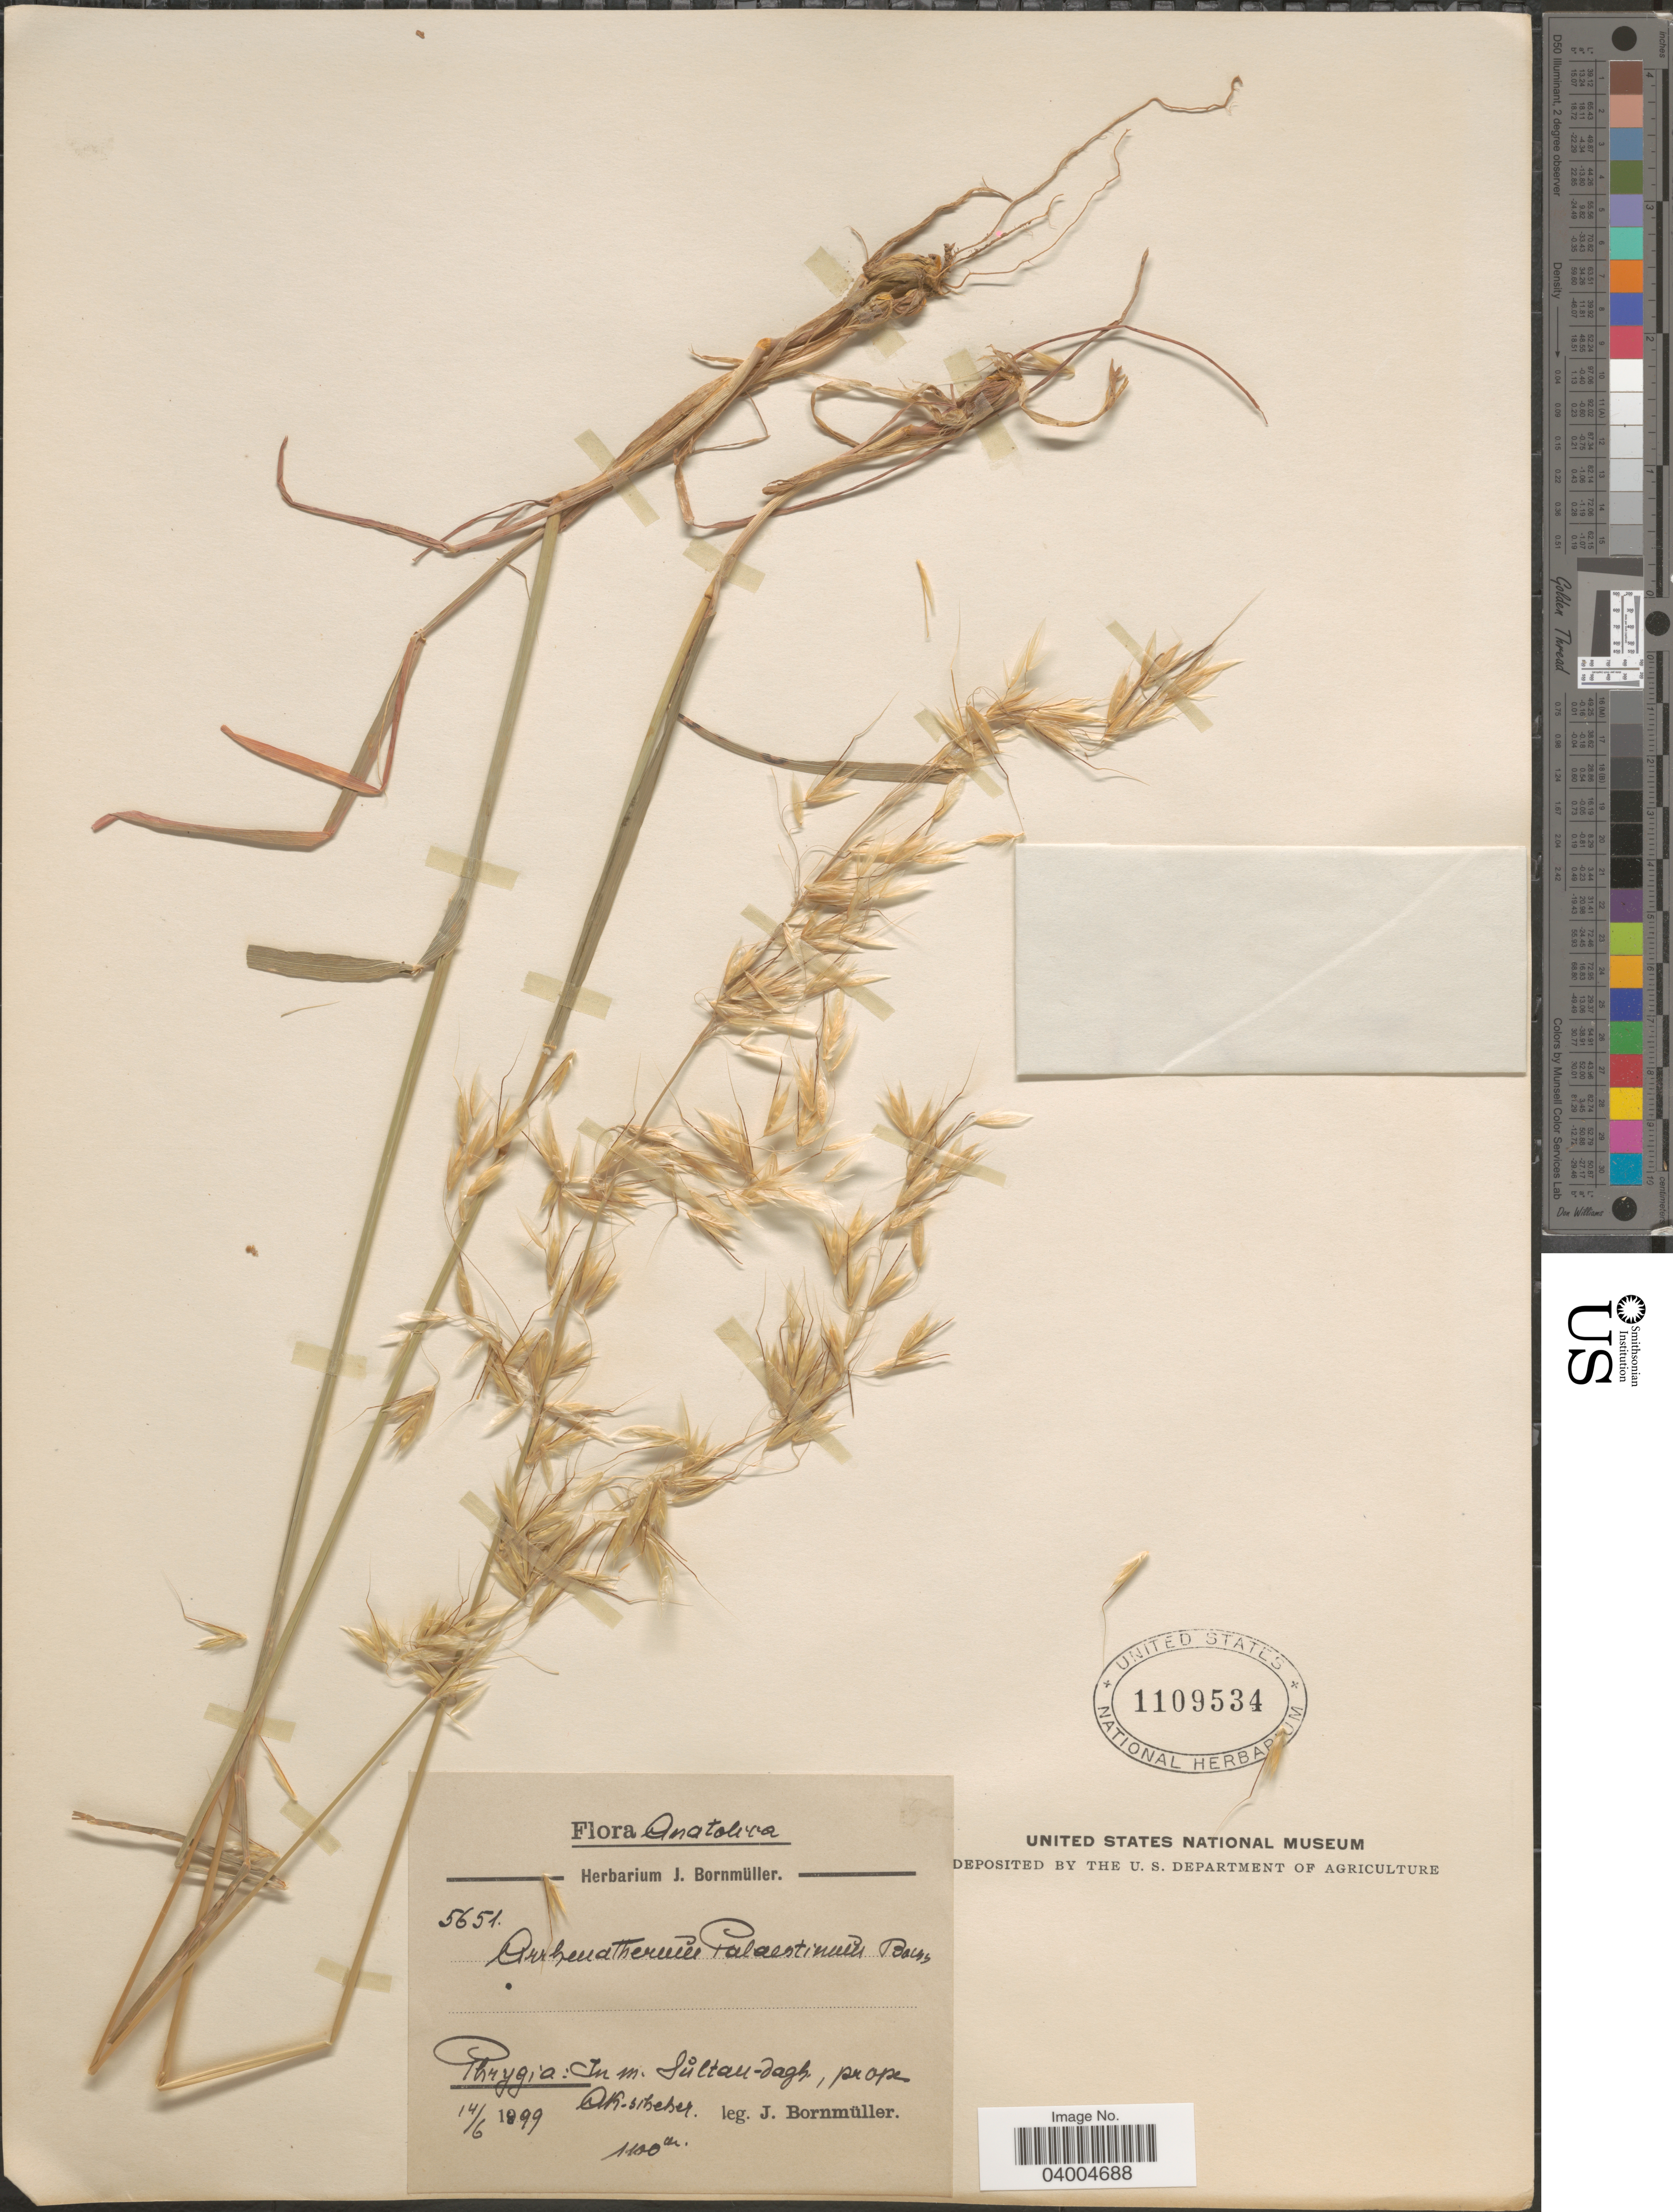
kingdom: Plantae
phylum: Tracheophyta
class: Liliopsida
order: Poales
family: Poaceae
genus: Arrhenatherum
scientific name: Arrhenatherum palaestenum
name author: Boiss.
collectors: J. Bornmüller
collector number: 5651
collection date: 1899-06-14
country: Turkey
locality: Anatolica. Phrygia: In m. Sůltan-dagh, prope Ak-scheher.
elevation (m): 1100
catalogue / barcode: US 1109534